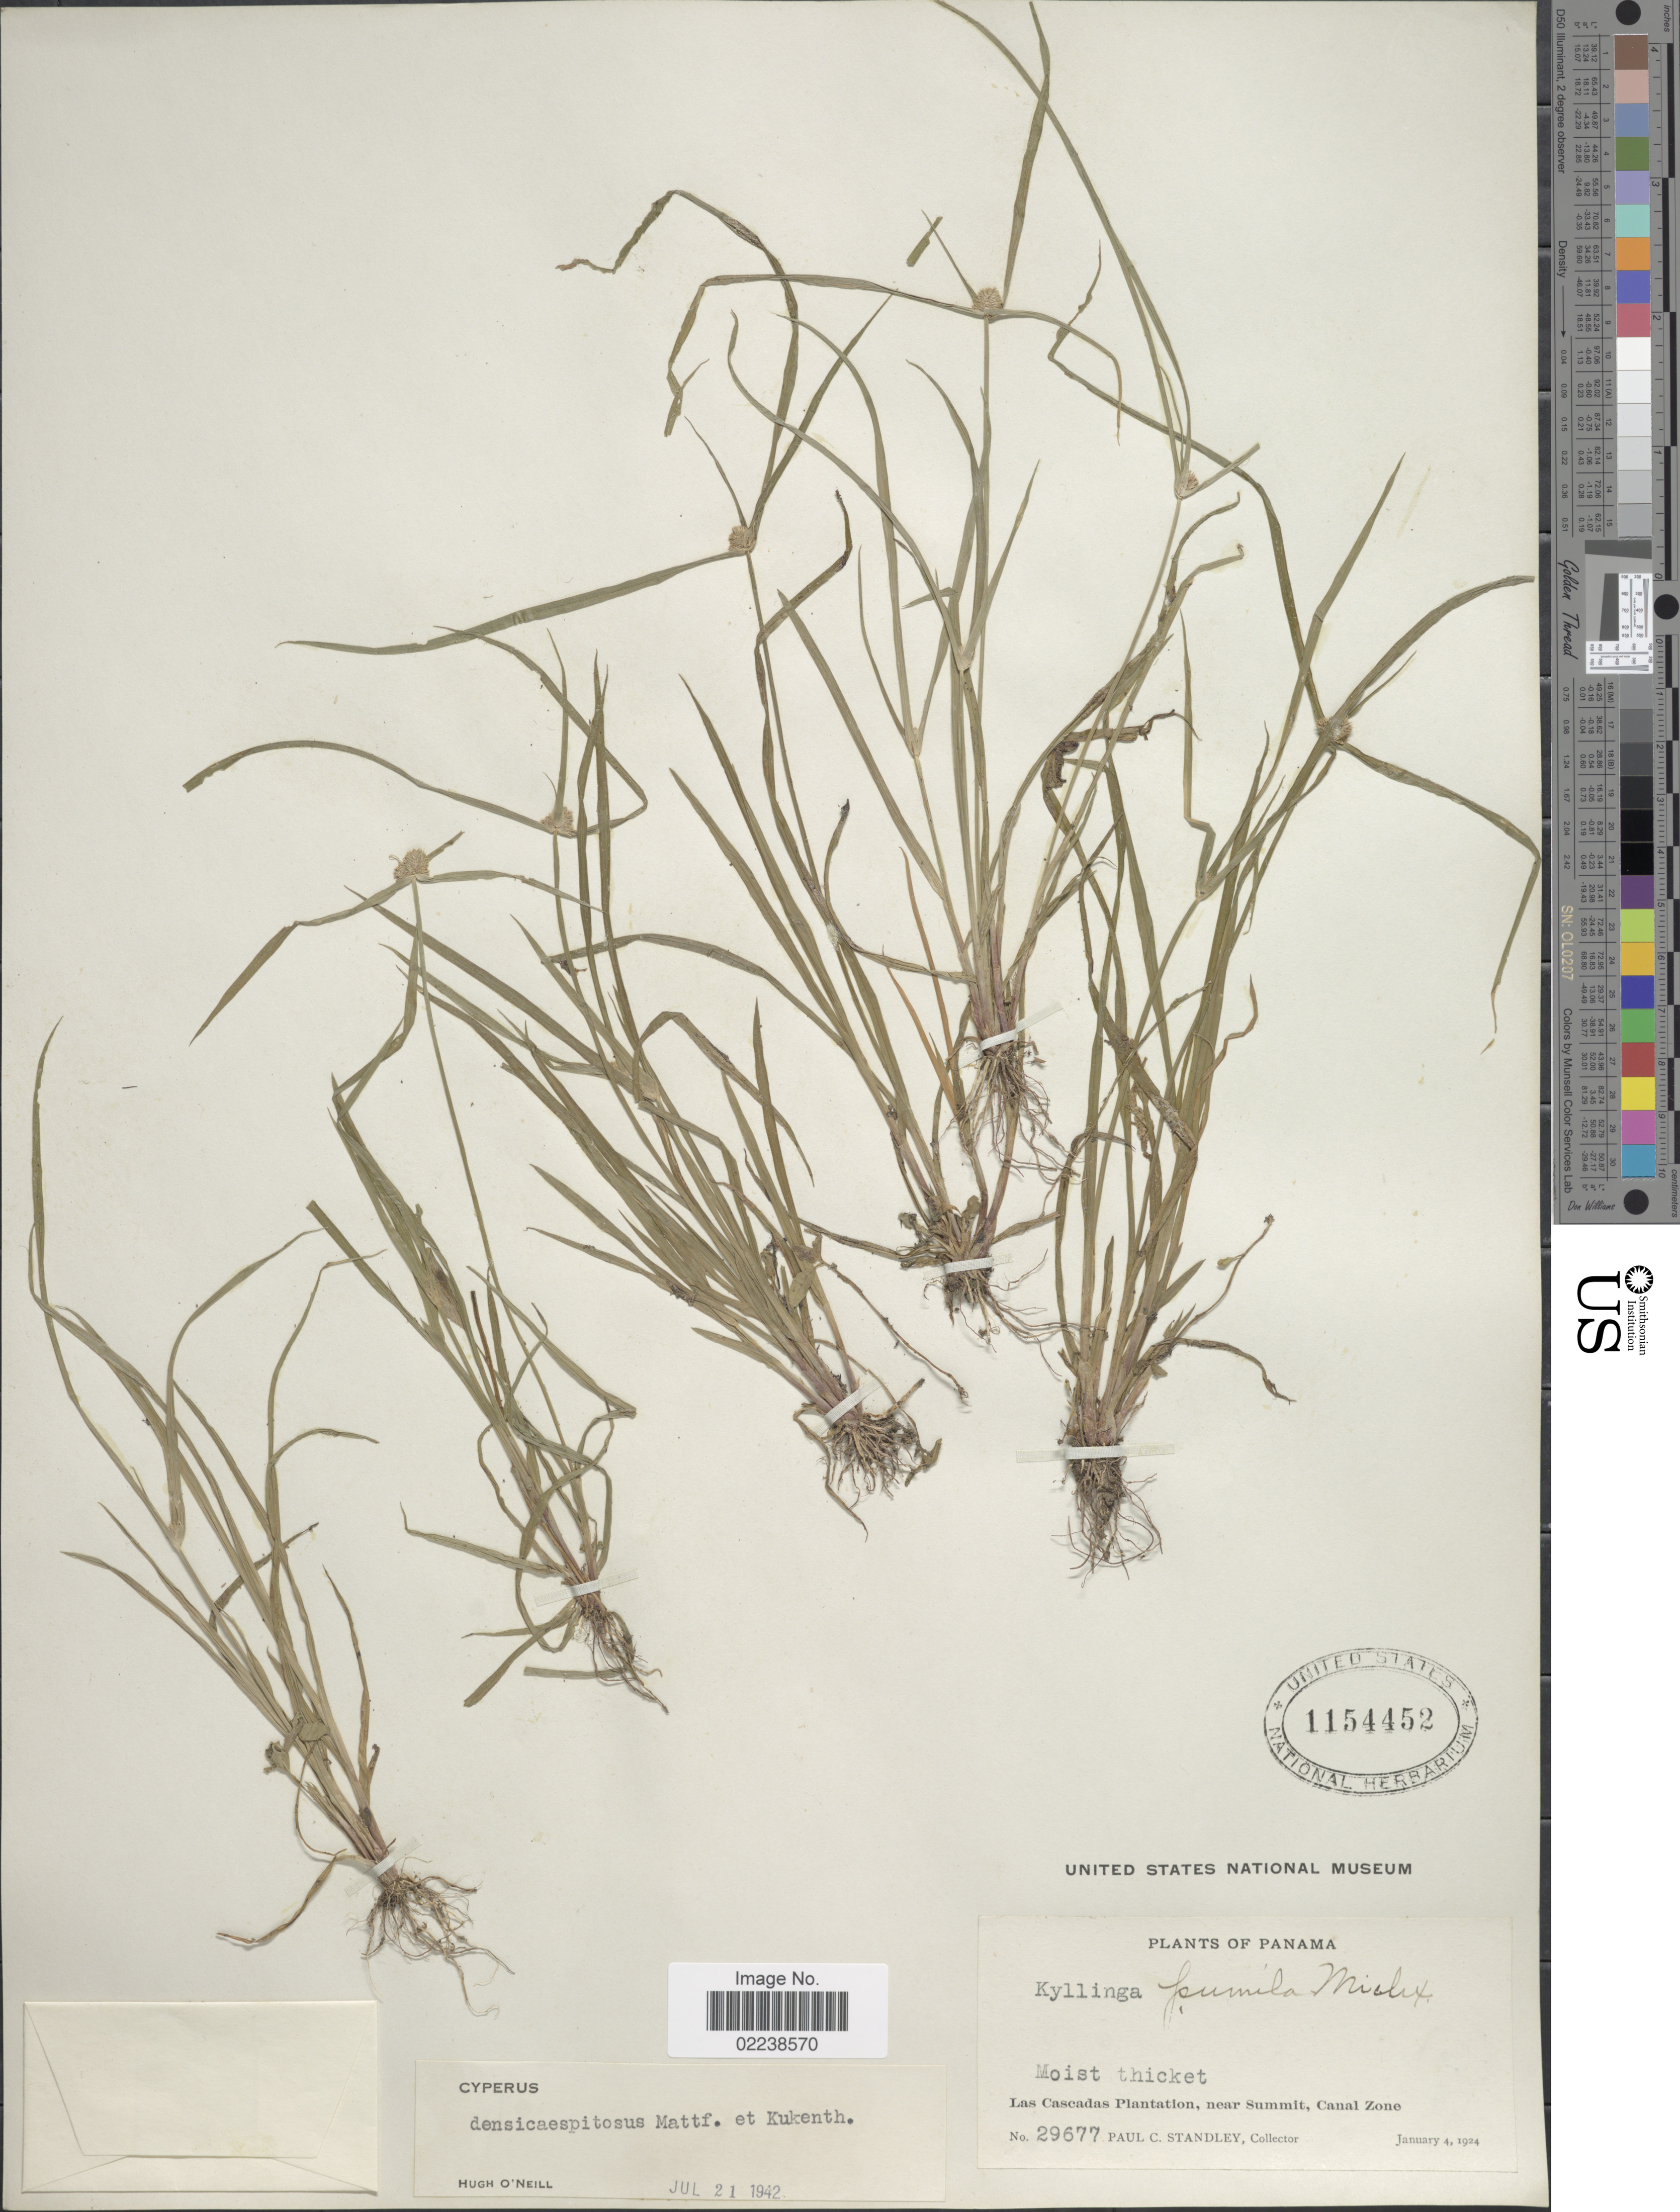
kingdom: Plantae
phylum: Tracheophyta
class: Liliopsida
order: Poales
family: Cyperaceae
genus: Cyperus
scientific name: Cyperus hortensis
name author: (Salzm. ex Steud.) Dorr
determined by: Strong, Mark T., (BOT), Smithsonian Institution - National Museum of Natural History (UNITED STATES)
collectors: P. C. Standley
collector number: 29677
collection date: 1924-01-04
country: Panama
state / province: Colón / Panamá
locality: Las Cascadas Plantation, near Summit, Canal Zone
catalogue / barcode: US 1154452